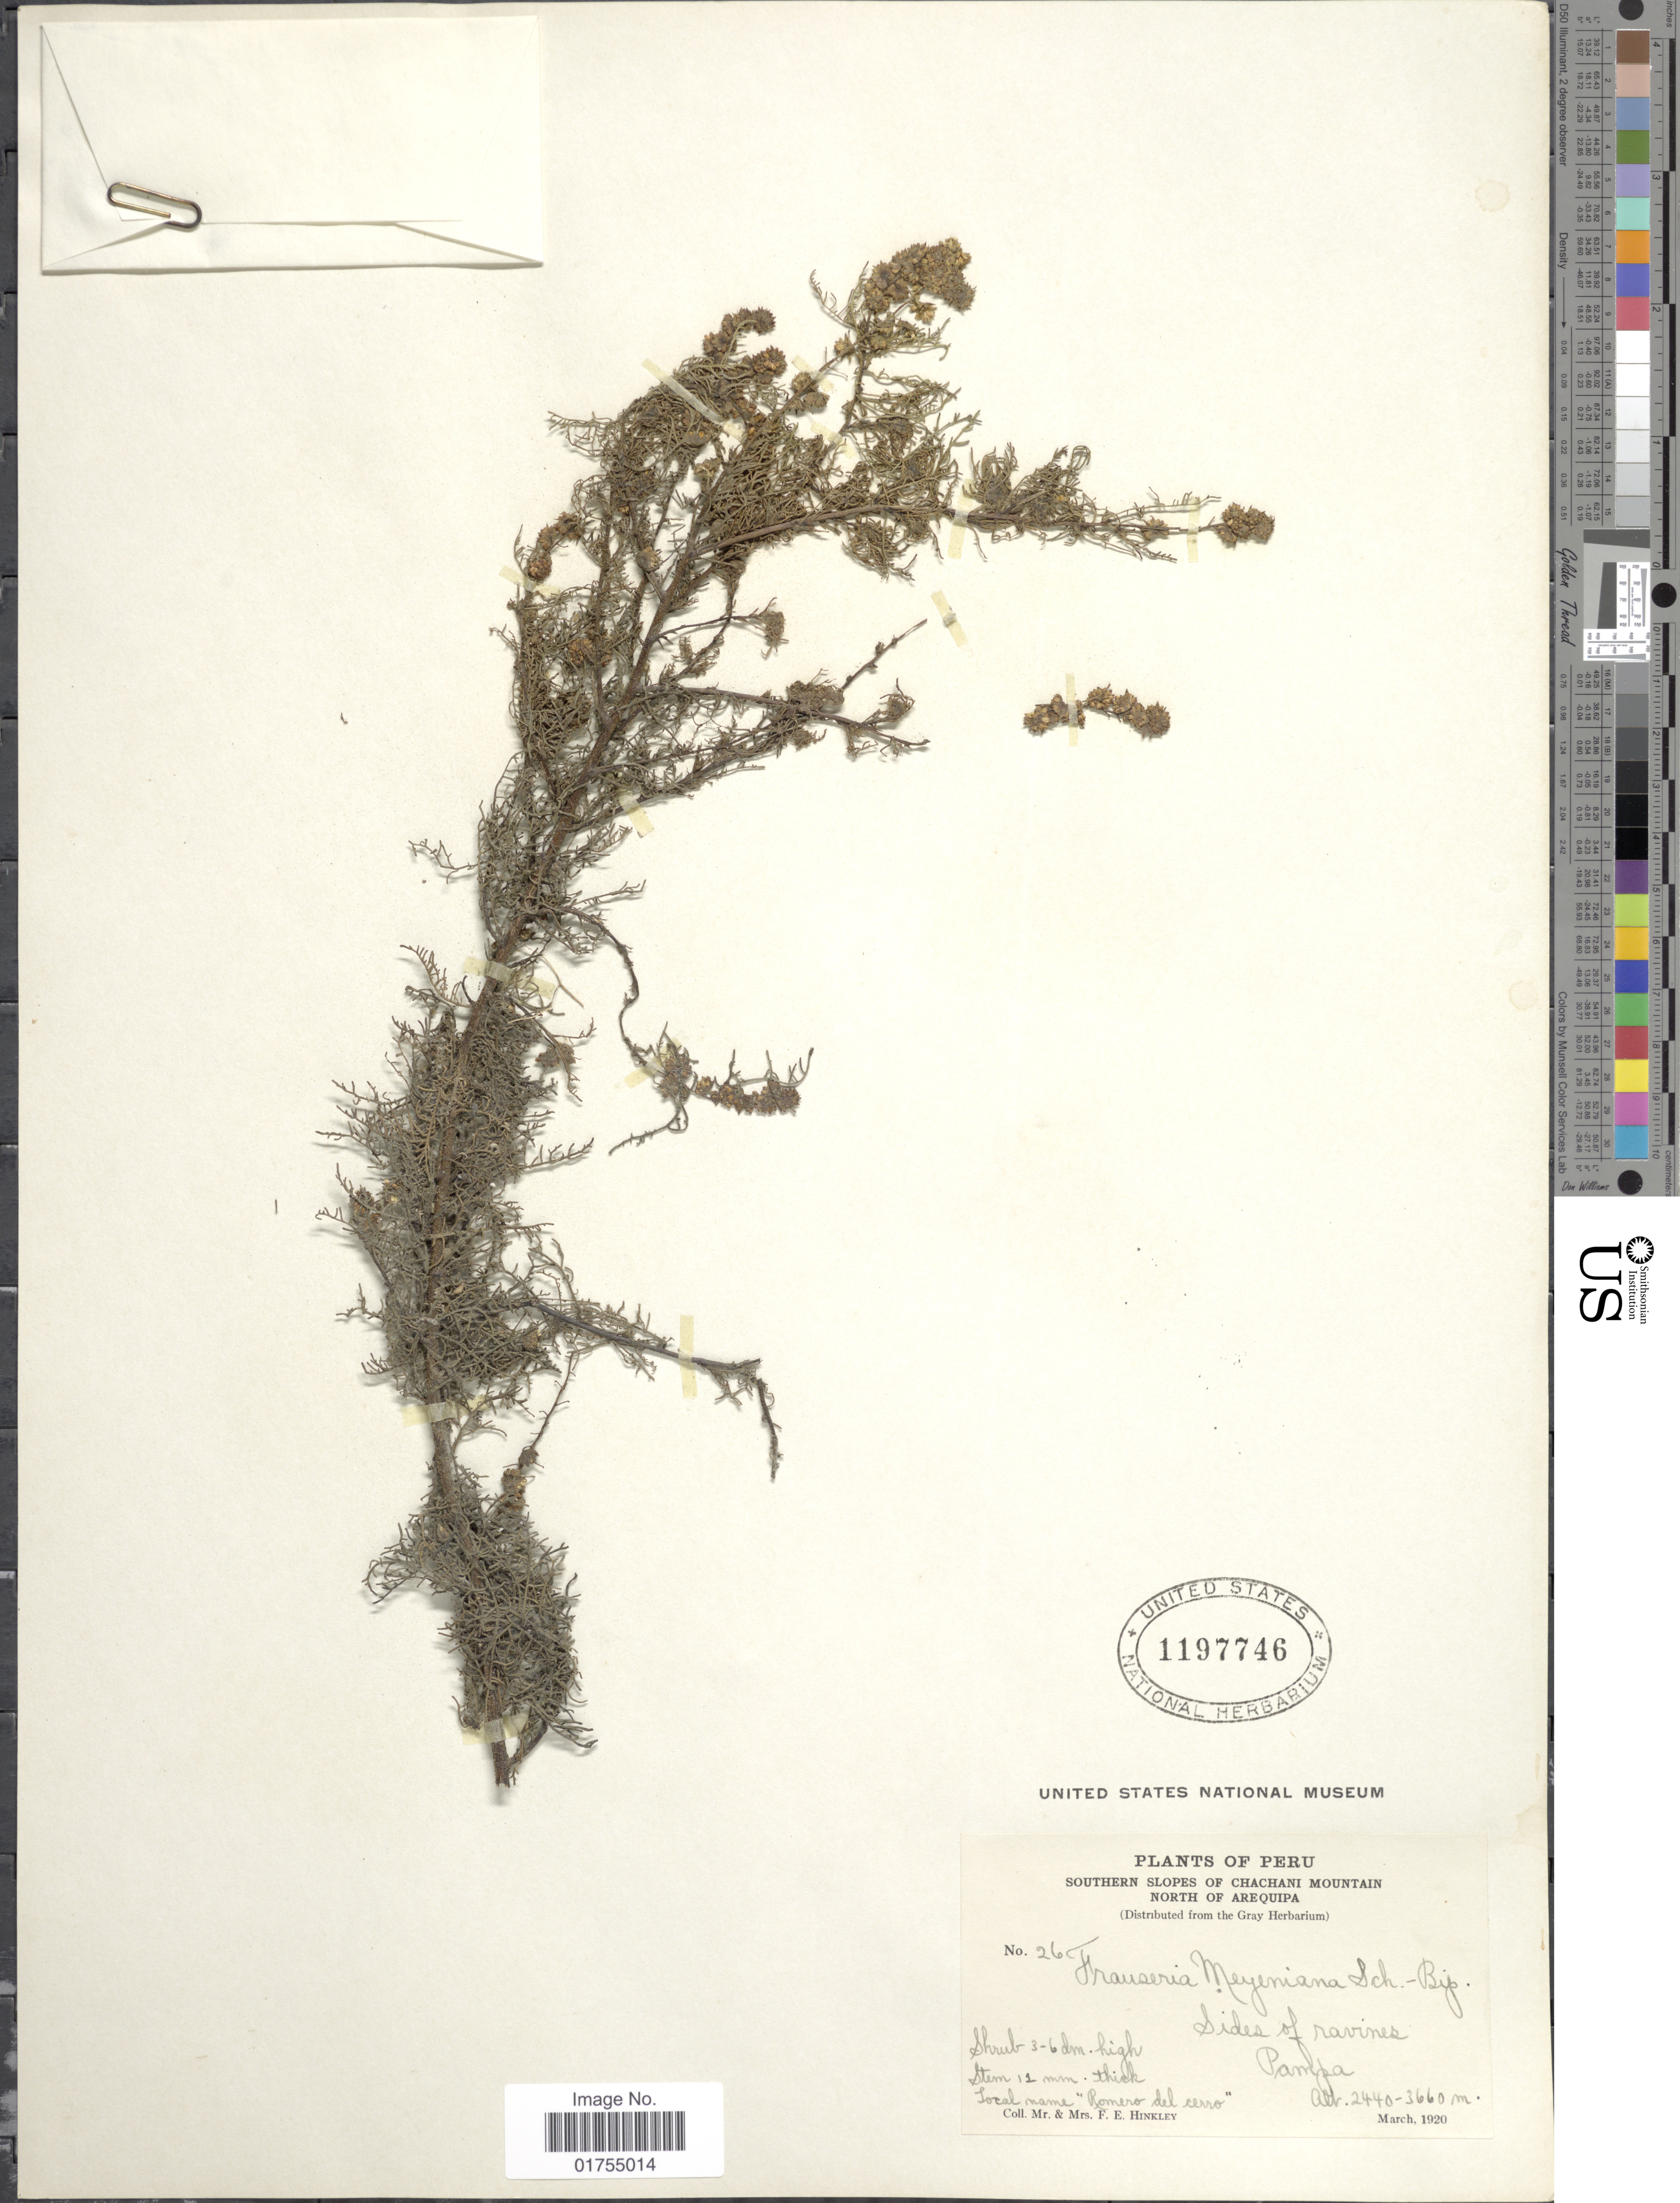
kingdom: Plantae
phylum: Tracheophyta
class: Magnoliopsida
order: Asterales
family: Asteraceae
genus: Franseria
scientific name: Franseria meyeniana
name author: Sch. Bip.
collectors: F. Hinkley & F. Hinkley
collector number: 26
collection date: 1920-03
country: Peru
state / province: Arequipa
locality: Southern slopes of Chachani Mountain North of Arequipa. Pampa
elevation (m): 2440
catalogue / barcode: US 1197746